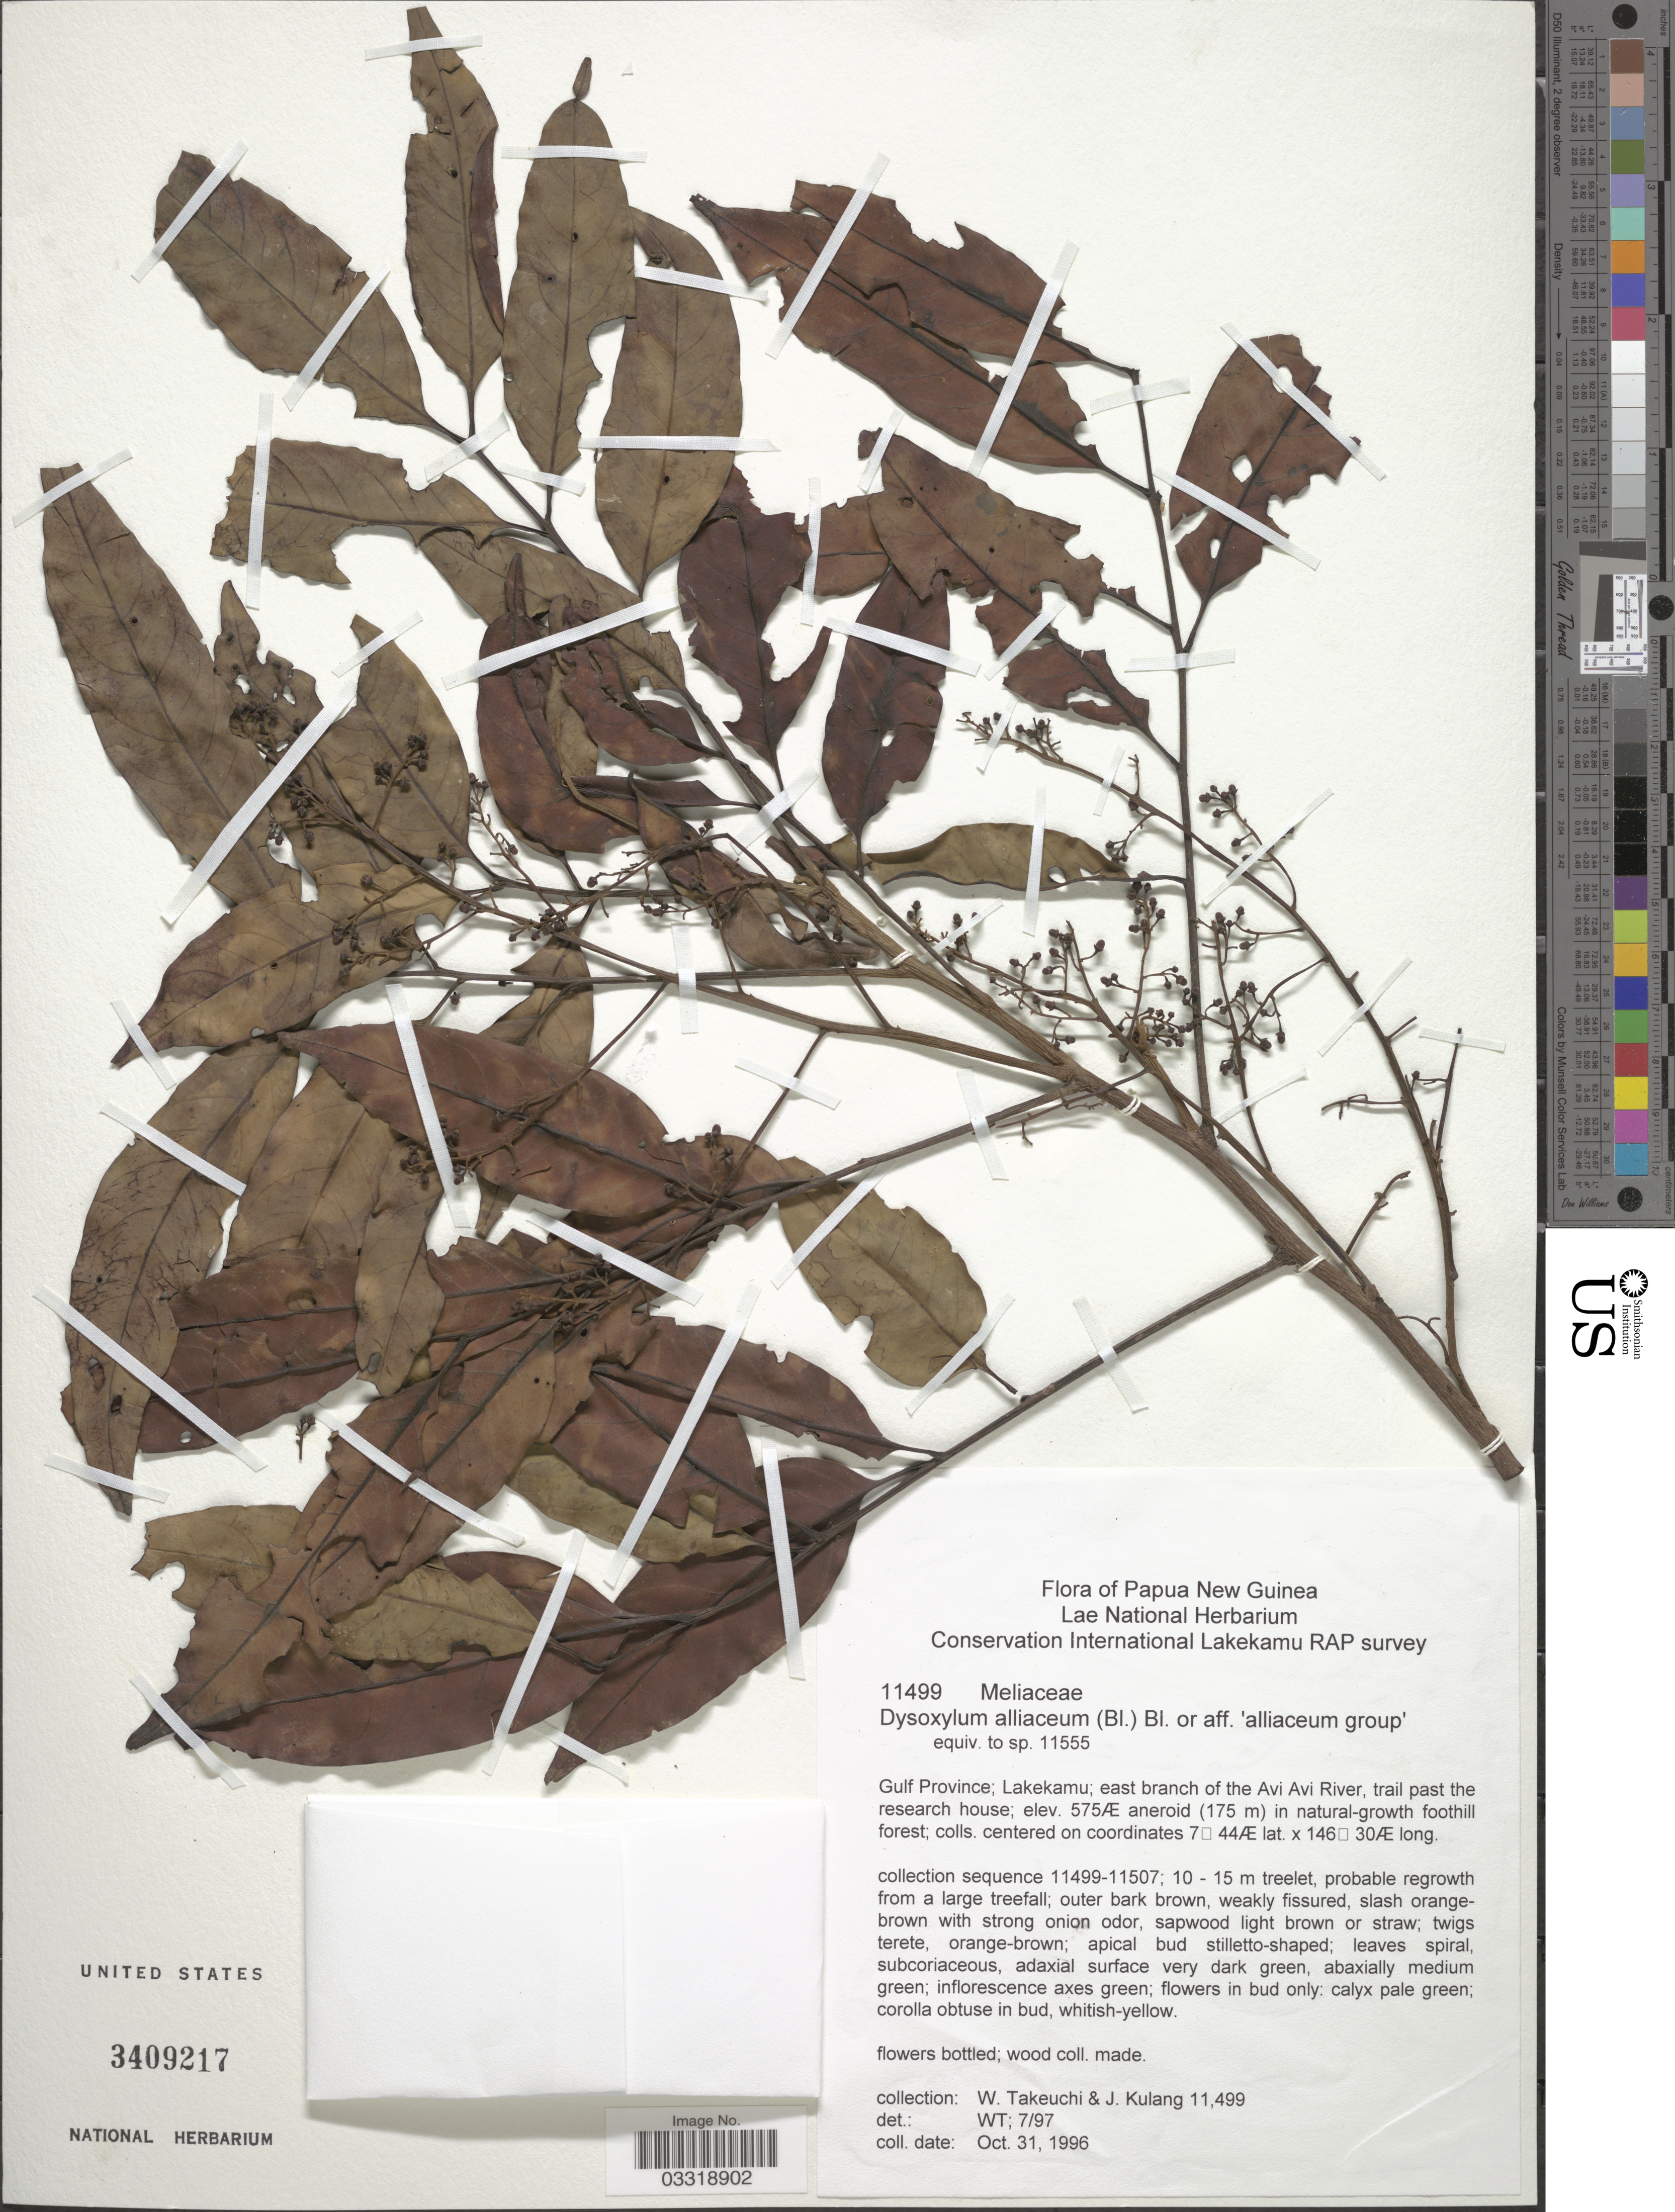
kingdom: Plantae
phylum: Tracheophyta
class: Magnoliopsida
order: Sapindales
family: Meliaceae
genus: Prasoxylon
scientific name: Prasoxylon alliaceum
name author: (Blume) M. Roem.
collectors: W. Takeuchi & J. Kulang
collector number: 11499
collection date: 1996-10-31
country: Papua New Guinea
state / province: Gulf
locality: Lakekamu; east branch of the Avi Avi River, trail past the research house.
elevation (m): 175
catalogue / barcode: US 3409217